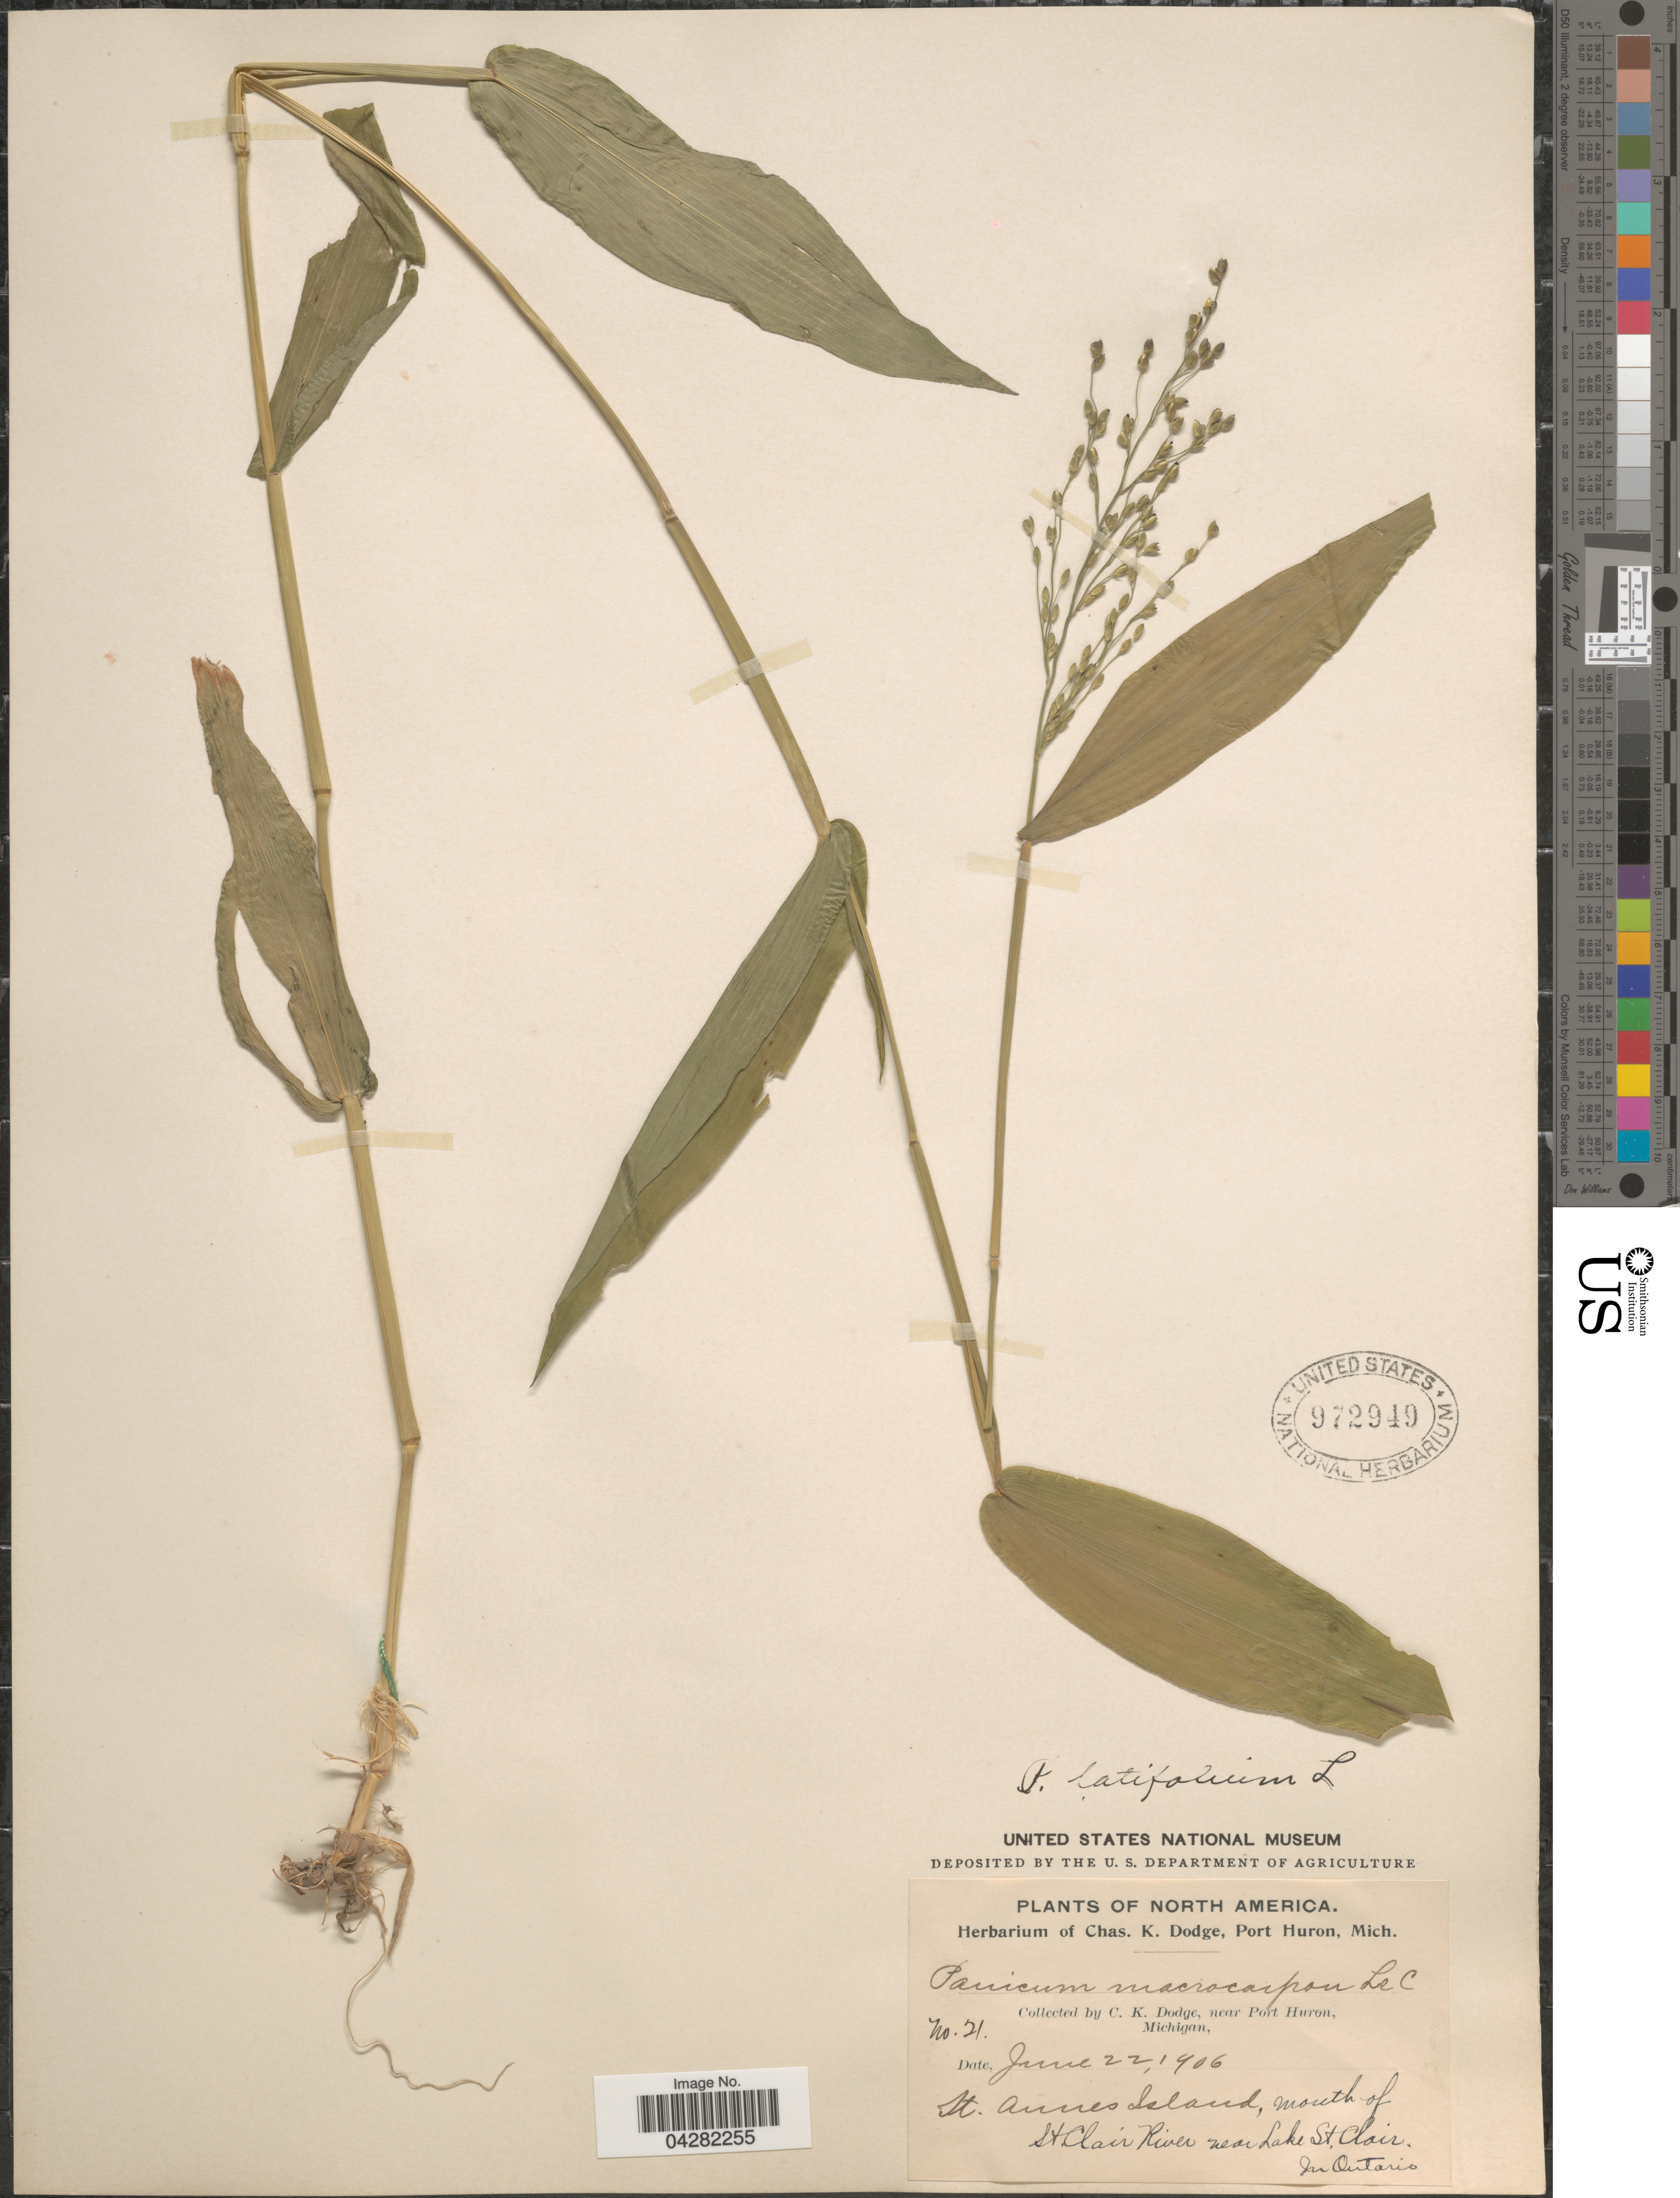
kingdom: Plantae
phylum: Tracheophyta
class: Liliopsida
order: Poales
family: Poaceae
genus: Dichanthelium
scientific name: Dichanthelium laxiflorum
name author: (Lam.) Gould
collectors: C. K. Dodge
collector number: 21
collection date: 1906-06-22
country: United States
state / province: Michigan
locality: Near Port Huron. St. Annes Island, mouth of St.Clair River near Lake St. Clair. In Ontario.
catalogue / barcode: US 972949